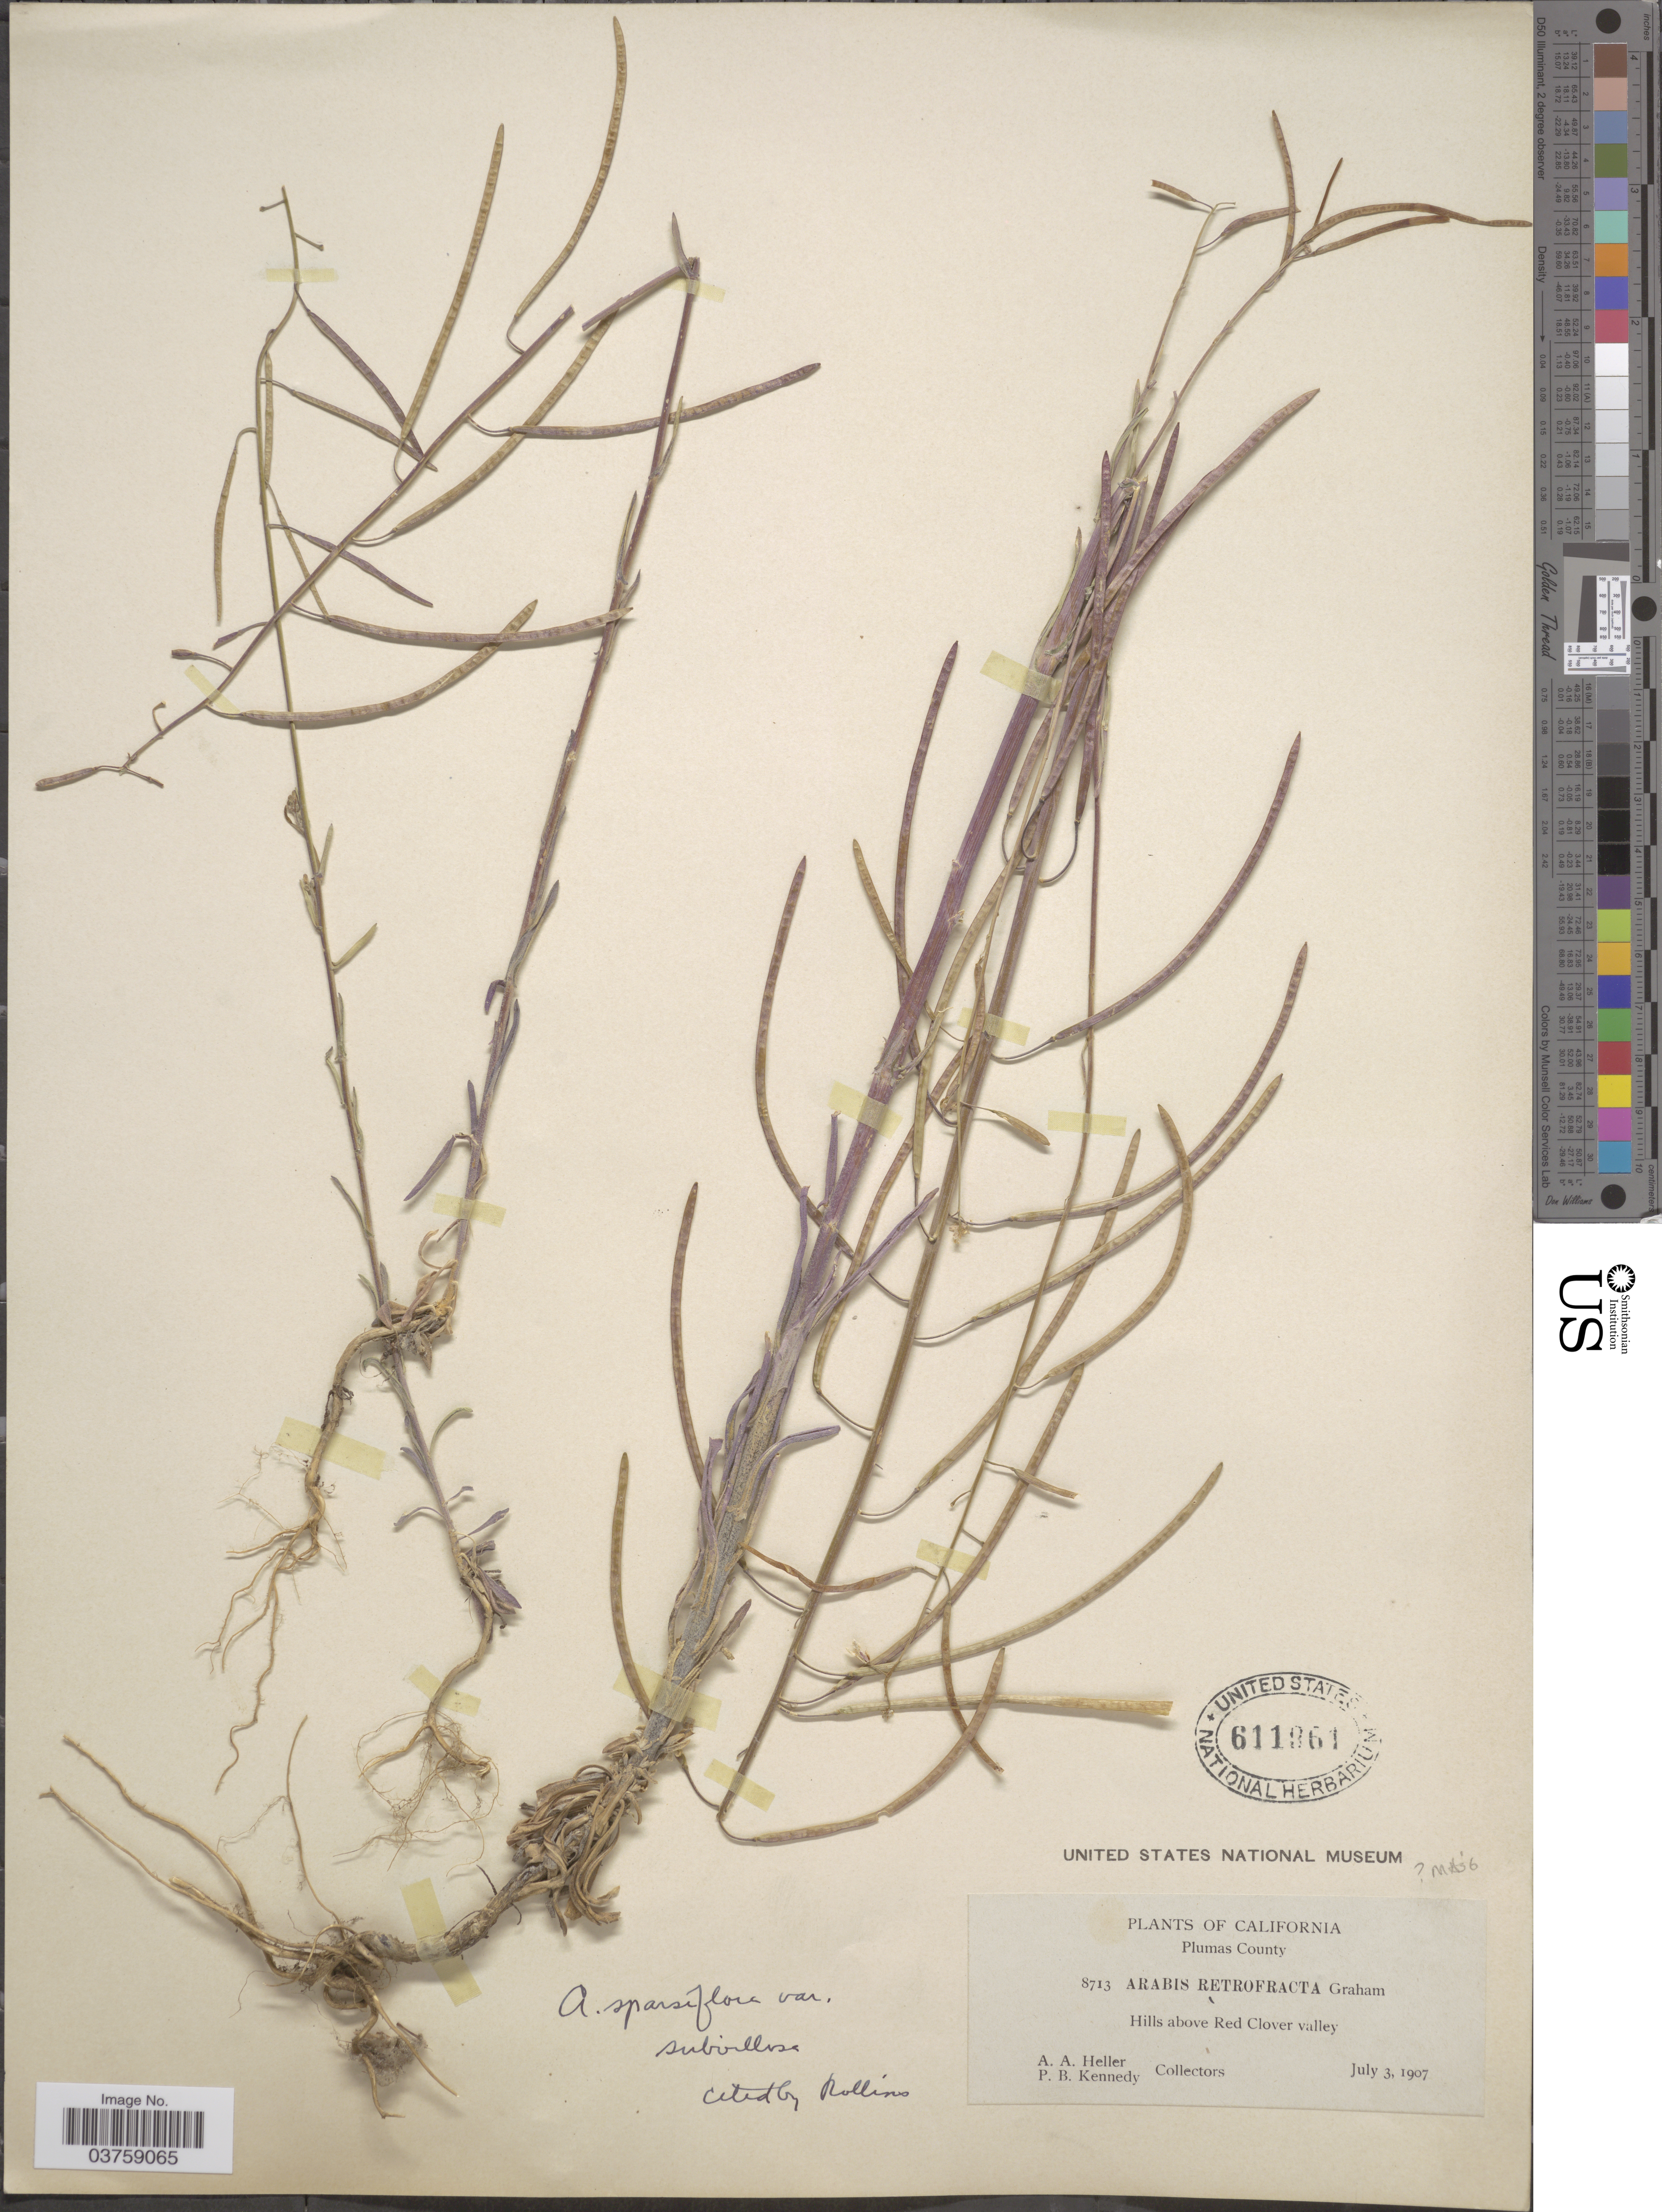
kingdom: Plantae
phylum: Tracheophyta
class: Magnoliopsida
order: Brassicales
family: Brassicaceae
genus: Arabis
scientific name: Arabis sparsiflora var. subvillosa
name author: (S. Watson) Rollins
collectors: A. A. Heller & P. B. Kennedy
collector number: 8713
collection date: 1907-07-03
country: United States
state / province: California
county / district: Plumas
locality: Plumas County. Hills above Red Clover valley.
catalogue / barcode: US 611961